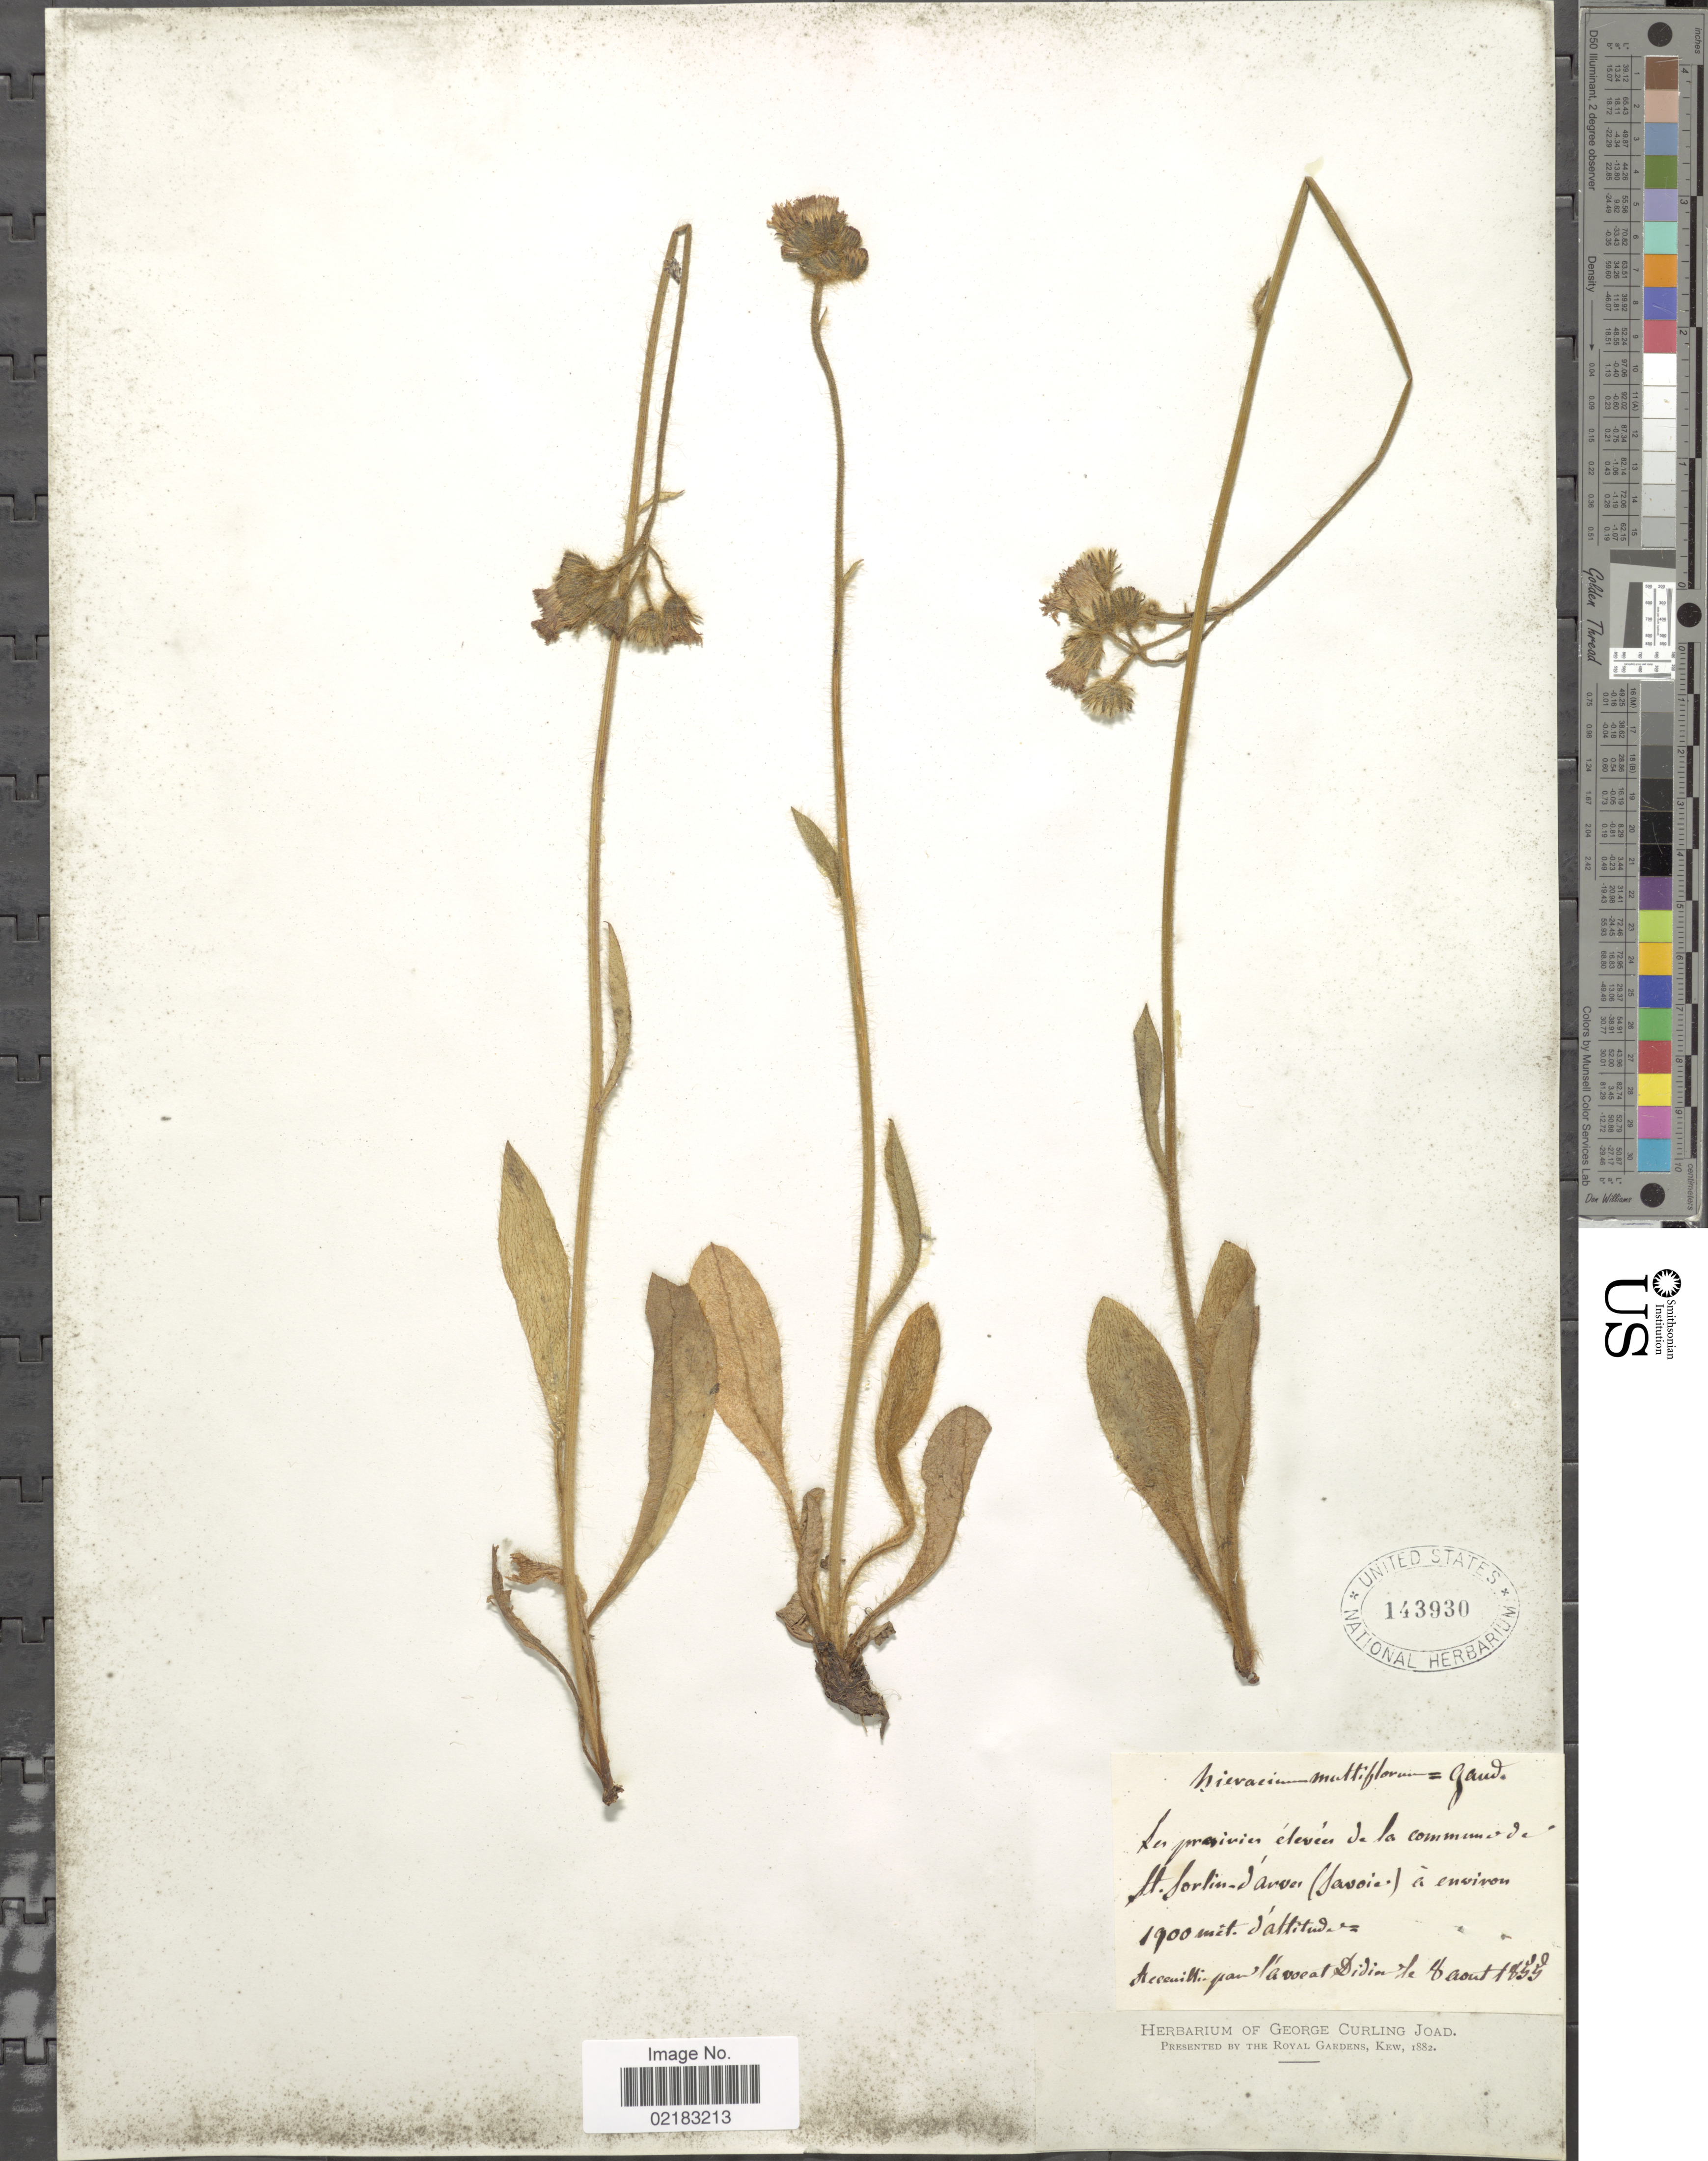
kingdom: Plantae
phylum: Tracheophyta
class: Magnoliopsida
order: Asterales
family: Asteraceae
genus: Pilosella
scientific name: Pilosella guthnikiana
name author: Soják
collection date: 1899-08-08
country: France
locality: Los prapirin elevein ve la commive Saint-Sorlin-d'Arves (Savoie) a environ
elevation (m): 1900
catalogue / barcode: US 143930